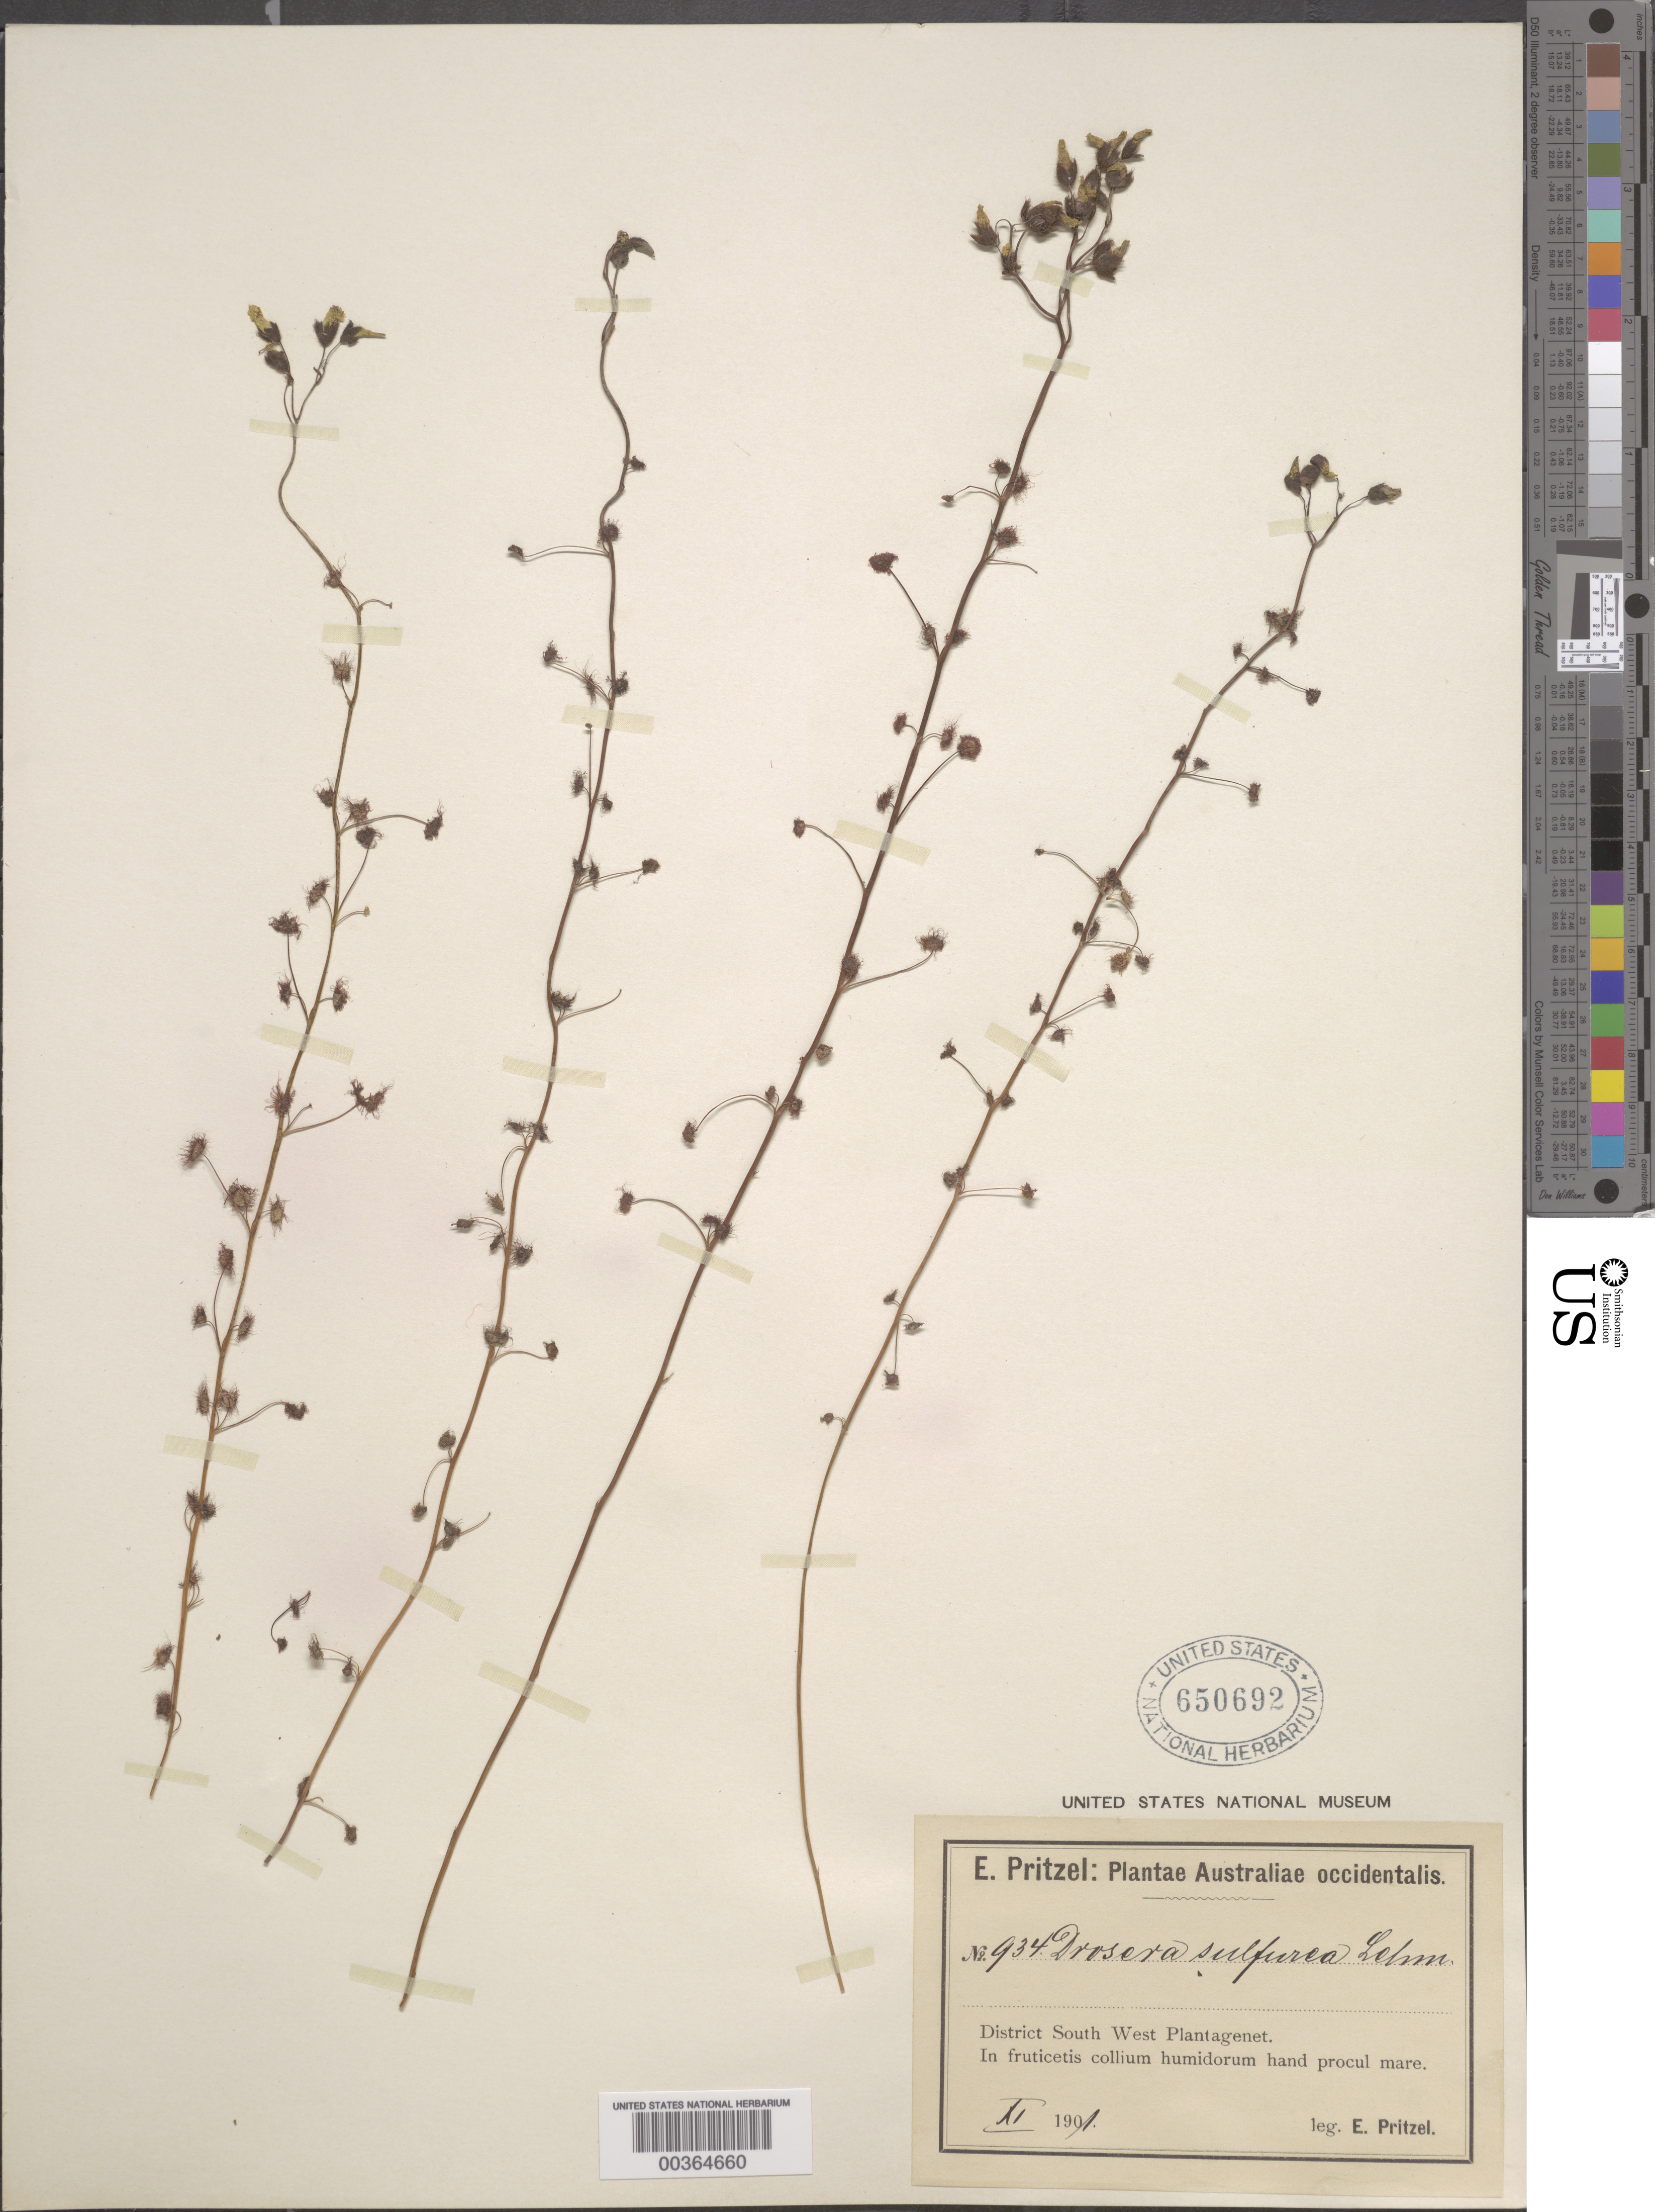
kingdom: Plantae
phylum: Tracheophyta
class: Magnoliopsida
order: Caryophyllales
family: Droseraceae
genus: Drosera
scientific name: Drosera sulphurea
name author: F. Lehm.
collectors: E. G. Pritzel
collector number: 934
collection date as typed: Nov 1901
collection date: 1901-11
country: Australia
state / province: Western Australia (?)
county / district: Plantagenet ?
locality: South west plantagenet district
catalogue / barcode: US 650692